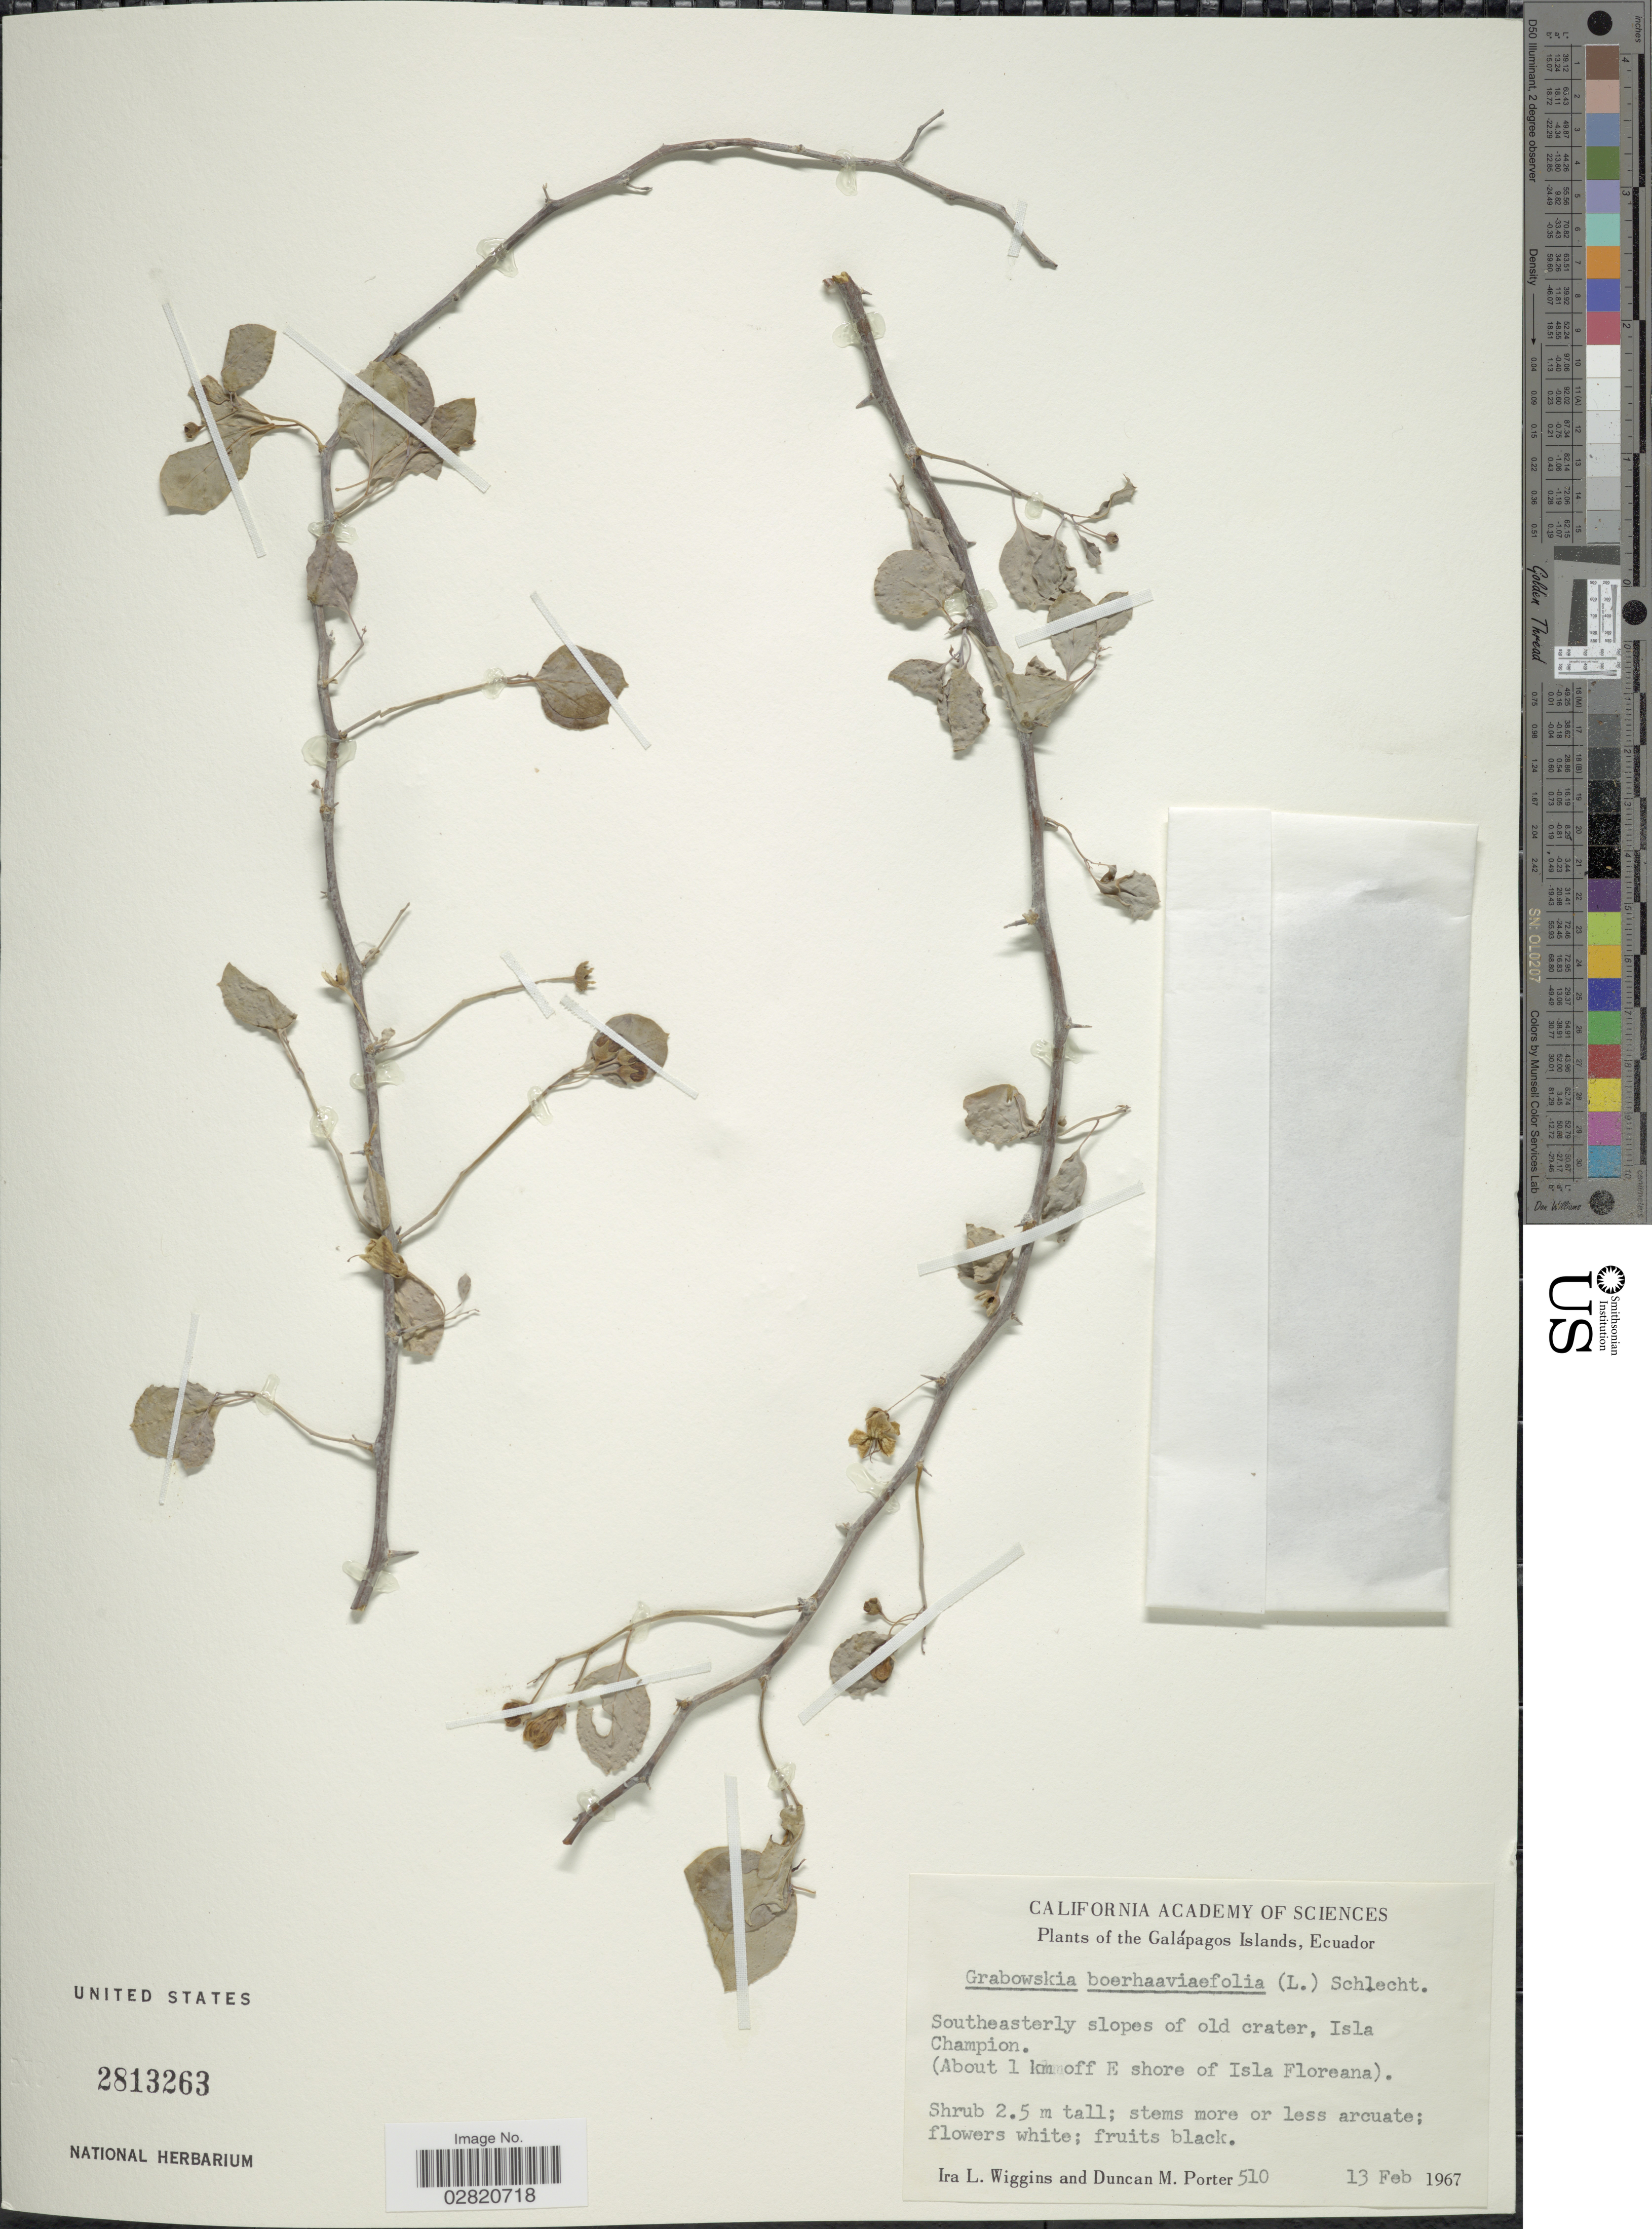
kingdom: Plantae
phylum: Tracheophyta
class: Magnoliopsida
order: Solanales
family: Solanaceae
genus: Grabowskia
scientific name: Grabowskia boerhaaviifolia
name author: Schltdl.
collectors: I. L. Wiggins & D. M. Porter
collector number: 510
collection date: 1967-02-13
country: Ecuador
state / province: Colón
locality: The Galápagos Islands. Southeasterly slopes of old crater, Isla Champion. (About 1 km off E shore of Isla Floreana).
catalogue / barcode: US 2813263